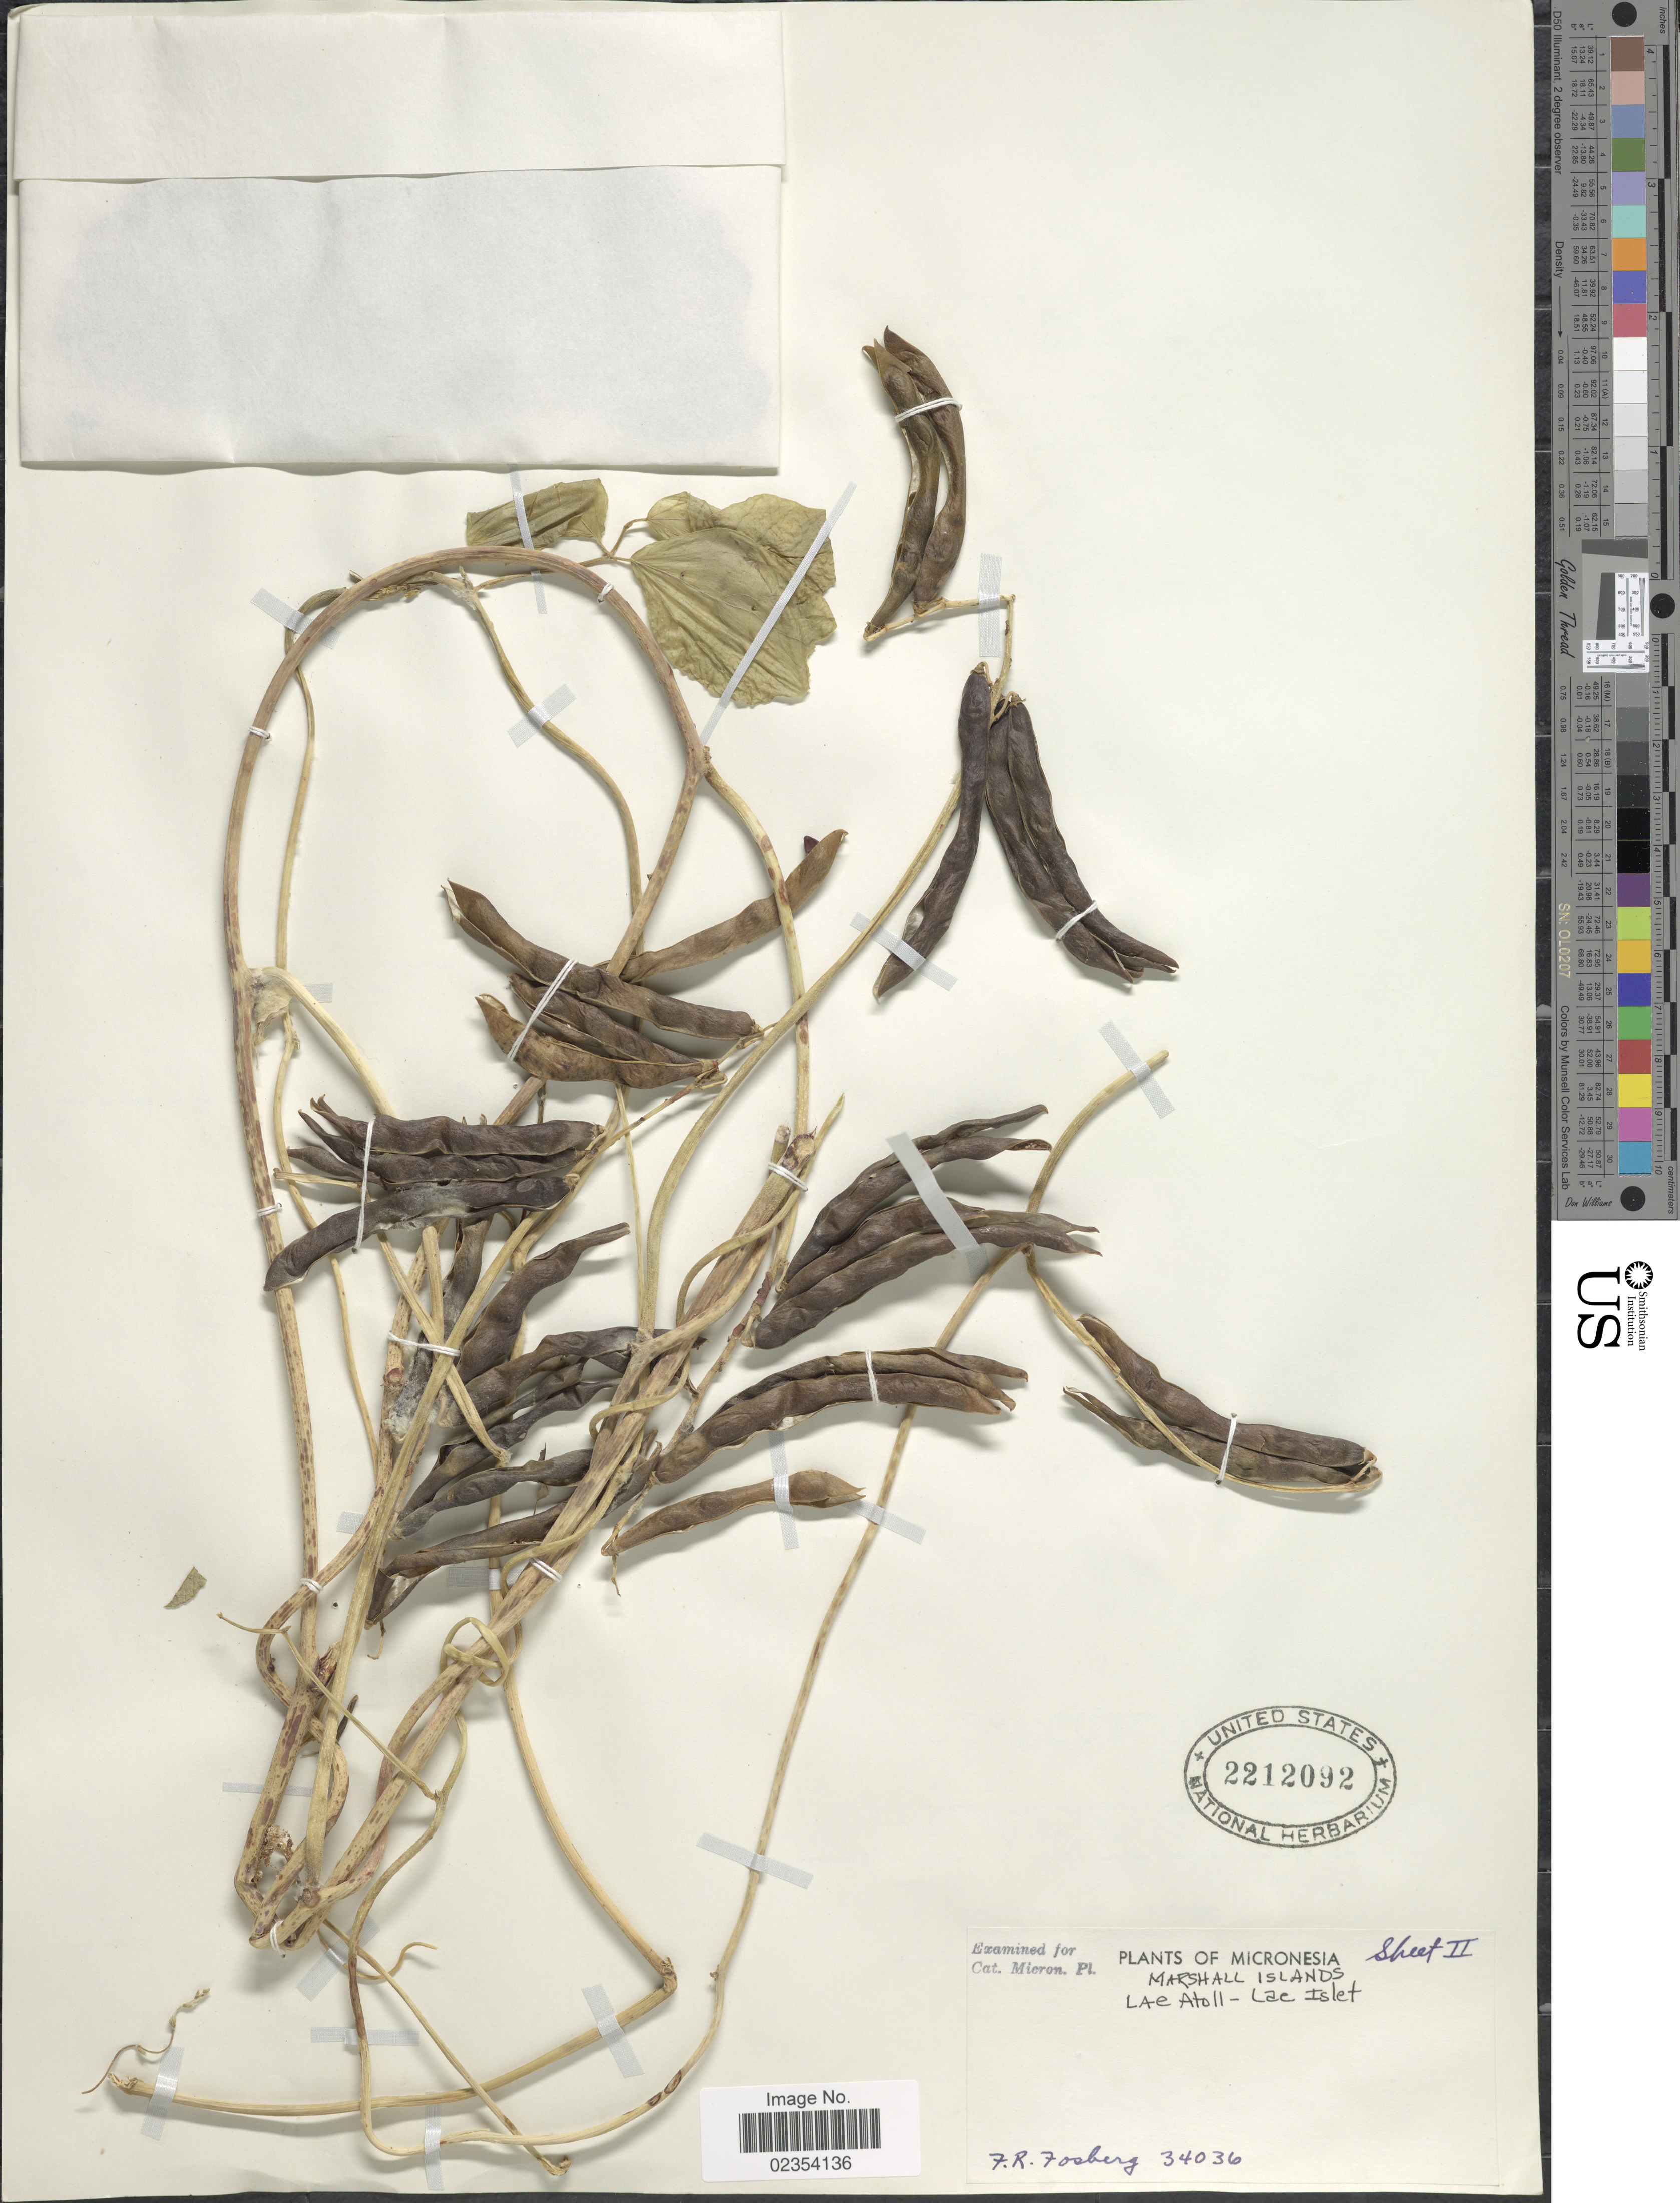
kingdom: Plantae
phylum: Tracheophyta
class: Magnoliopsida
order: Fabales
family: Fabaceae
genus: Vigna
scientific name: Vigna marina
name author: (Burm.) Merr.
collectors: F. R. Fosberg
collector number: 34036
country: Marshall Islands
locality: Micronesia, Lae Atoll-Lae Islet.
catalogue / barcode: US 2212092